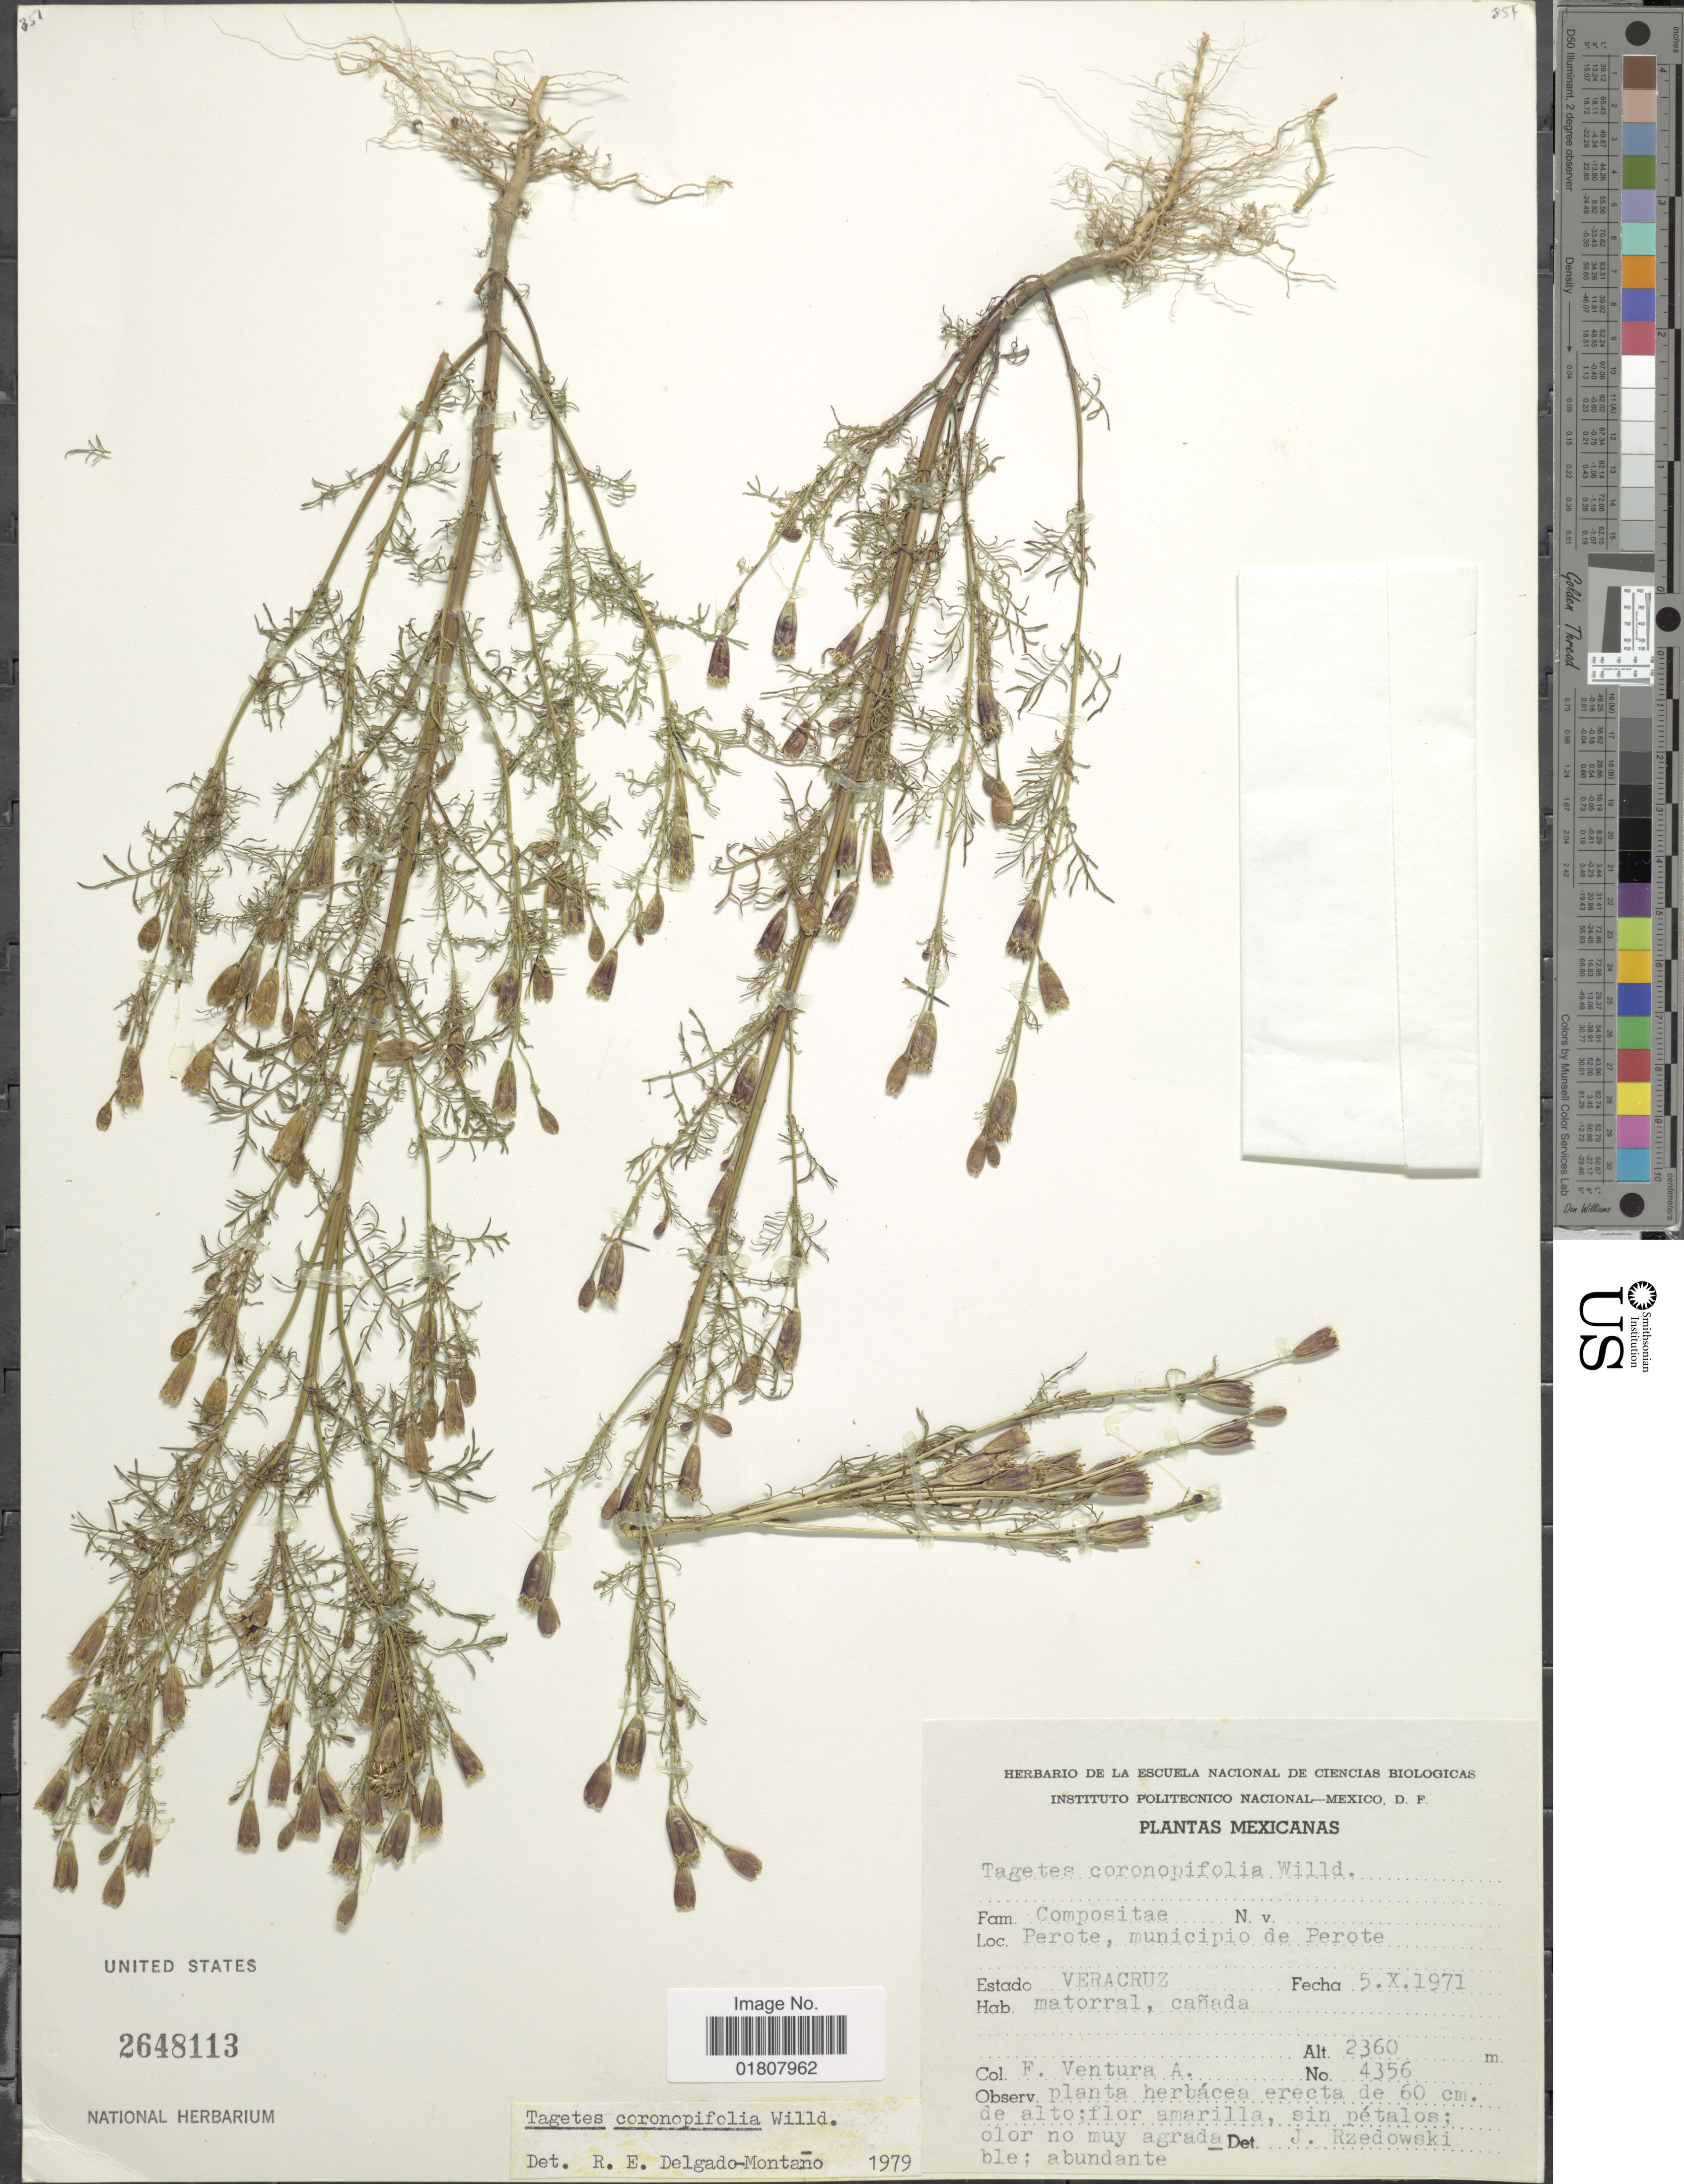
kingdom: Plantae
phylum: Tracheophyta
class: Magnoliopsida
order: Asterales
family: Asteraceae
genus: Tagetes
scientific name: Tagetes coronopifolia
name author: Willd.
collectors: F. Ventura A.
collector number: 4356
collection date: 1971-10-05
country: Mexico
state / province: Veracruz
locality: Perote, Municipio de Perote, Estado Veracruz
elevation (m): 2360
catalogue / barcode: US 2648113